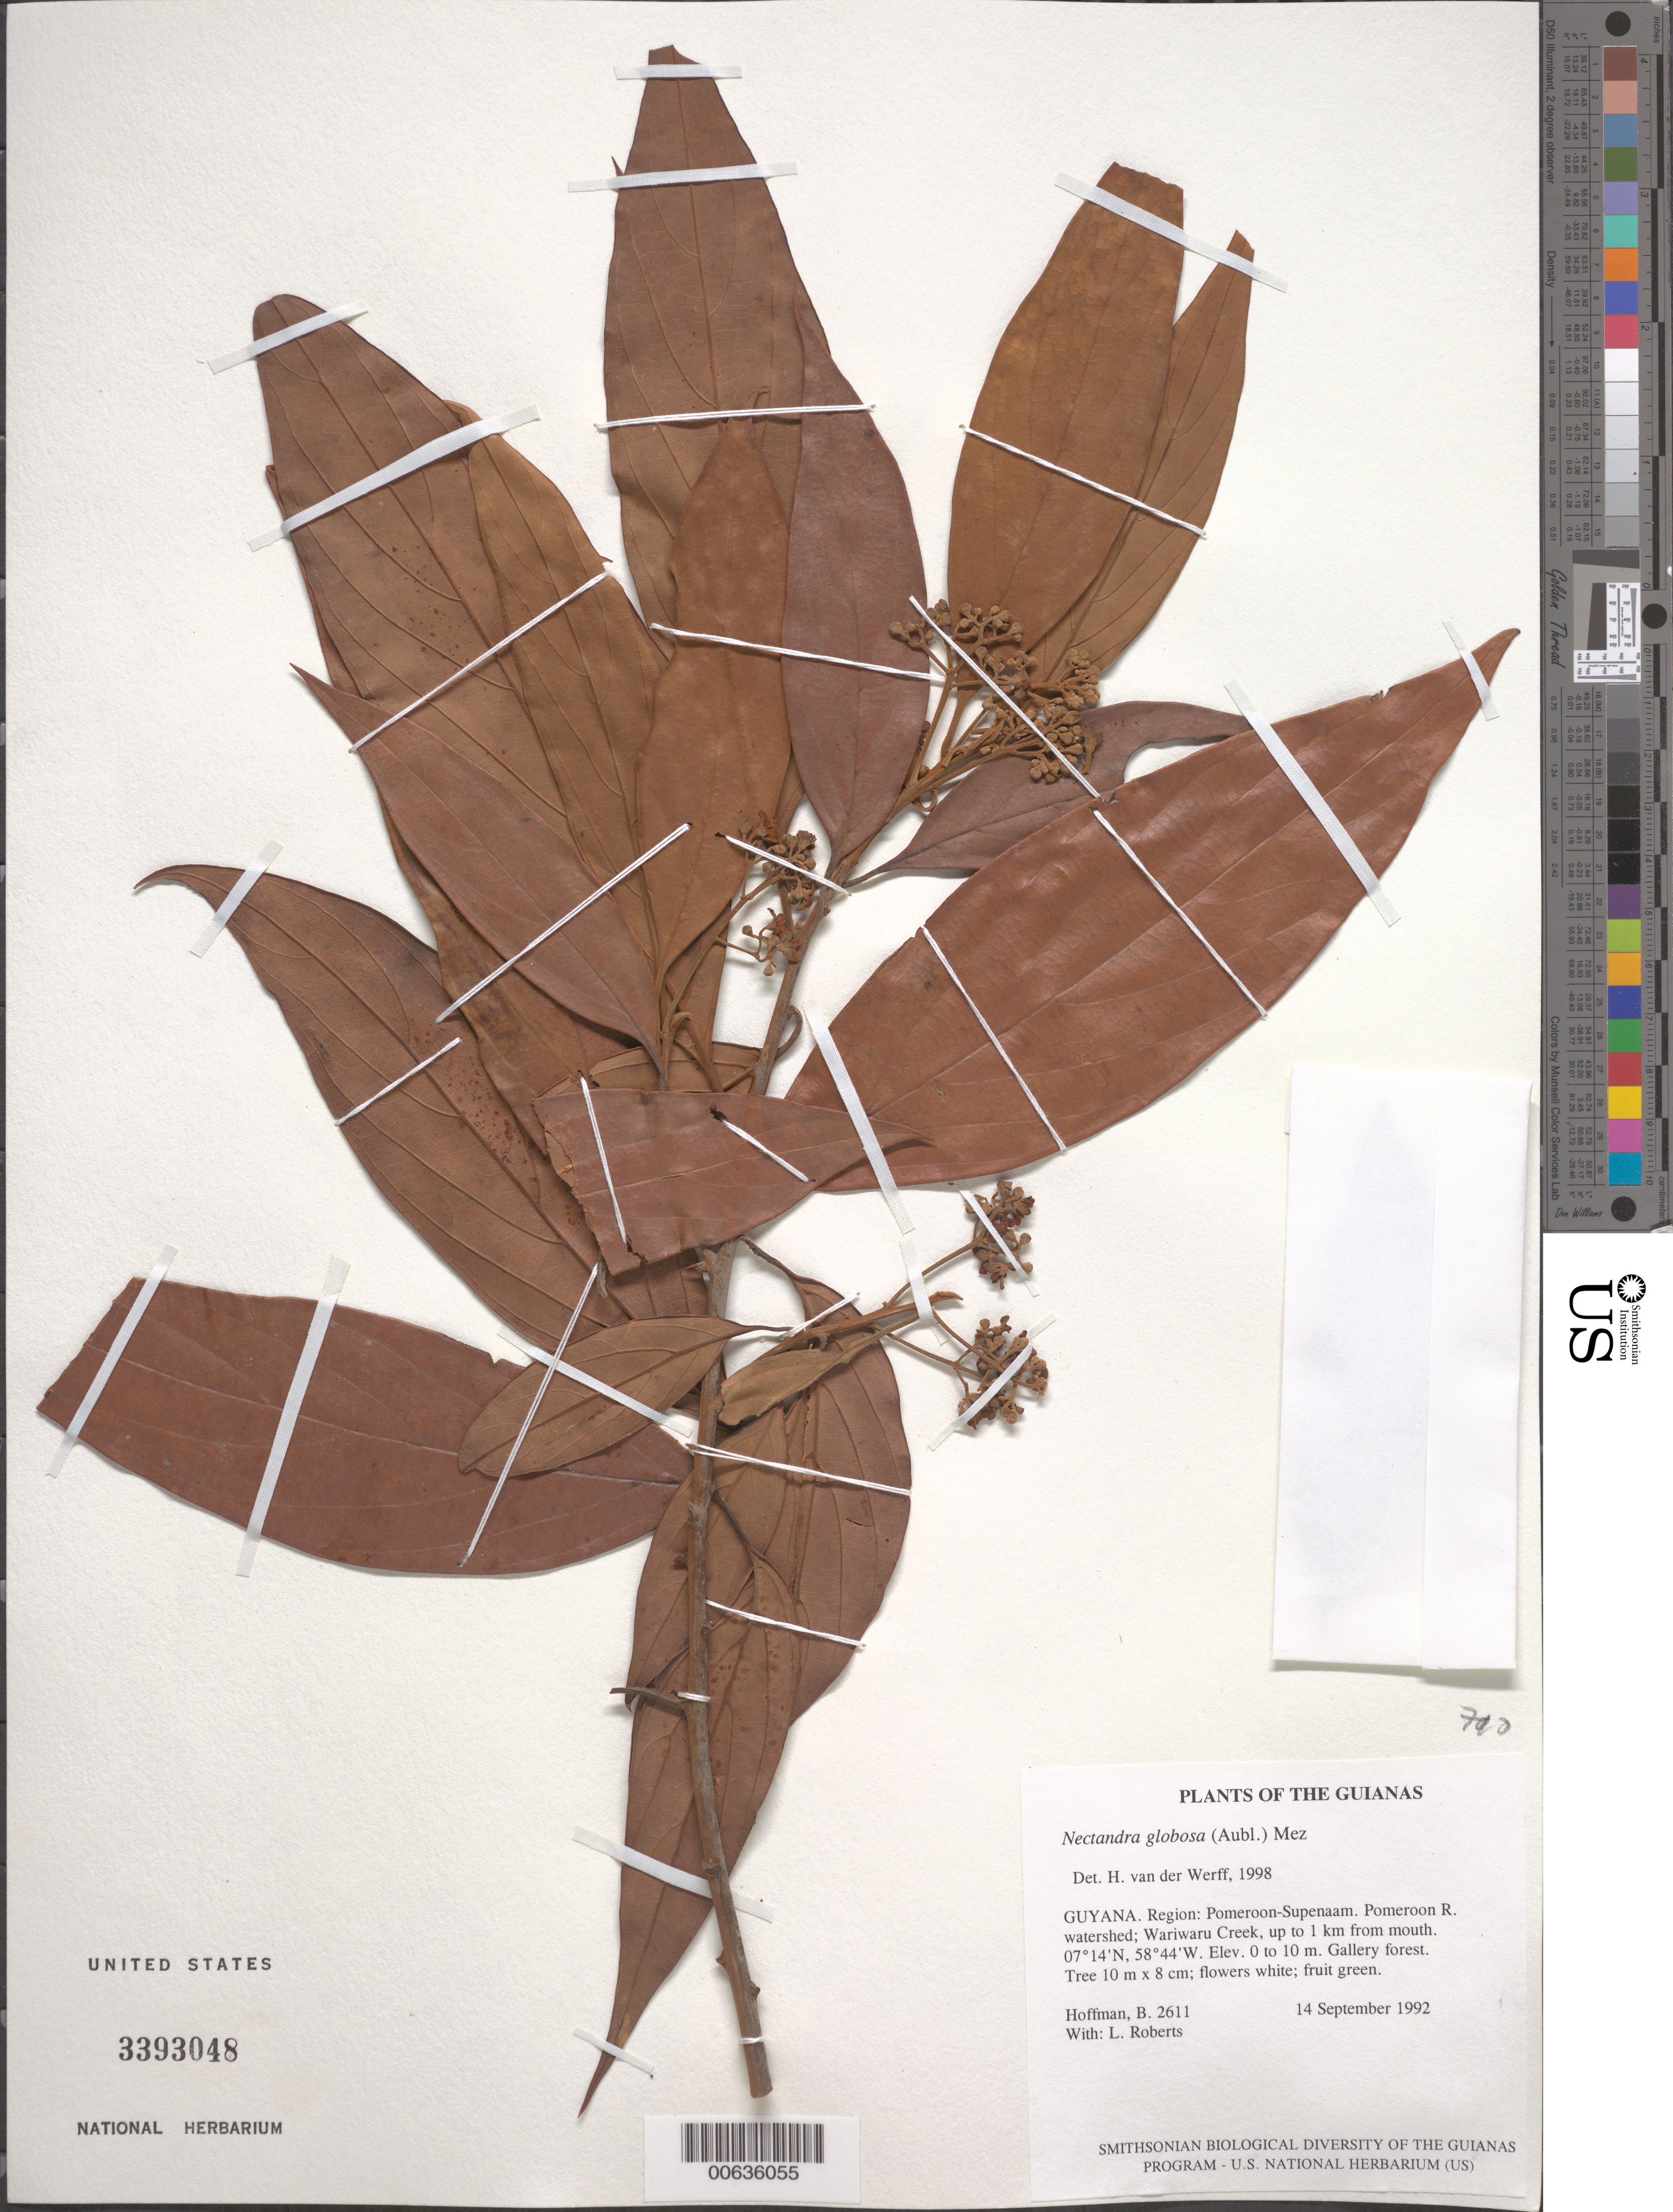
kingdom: Plantae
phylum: Tracheophyta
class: Magnoliopsida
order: Laurales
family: Lauraceae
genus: Nectandra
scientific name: Nectandra globosa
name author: (Aubl.) Mez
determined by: van der Werff, H., (MO), Missouri Botanical Garden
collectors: B. Hoffman & L. Roberts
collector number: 2611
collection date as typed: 14 September 1992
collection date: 1992-09-14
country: Guyana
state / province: Pomeroon-Supenaam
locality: Pomeroon River watershed; Wariwaru Creek, 0-1 km from mouth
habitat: Gallery forest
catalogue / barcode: US 3393048